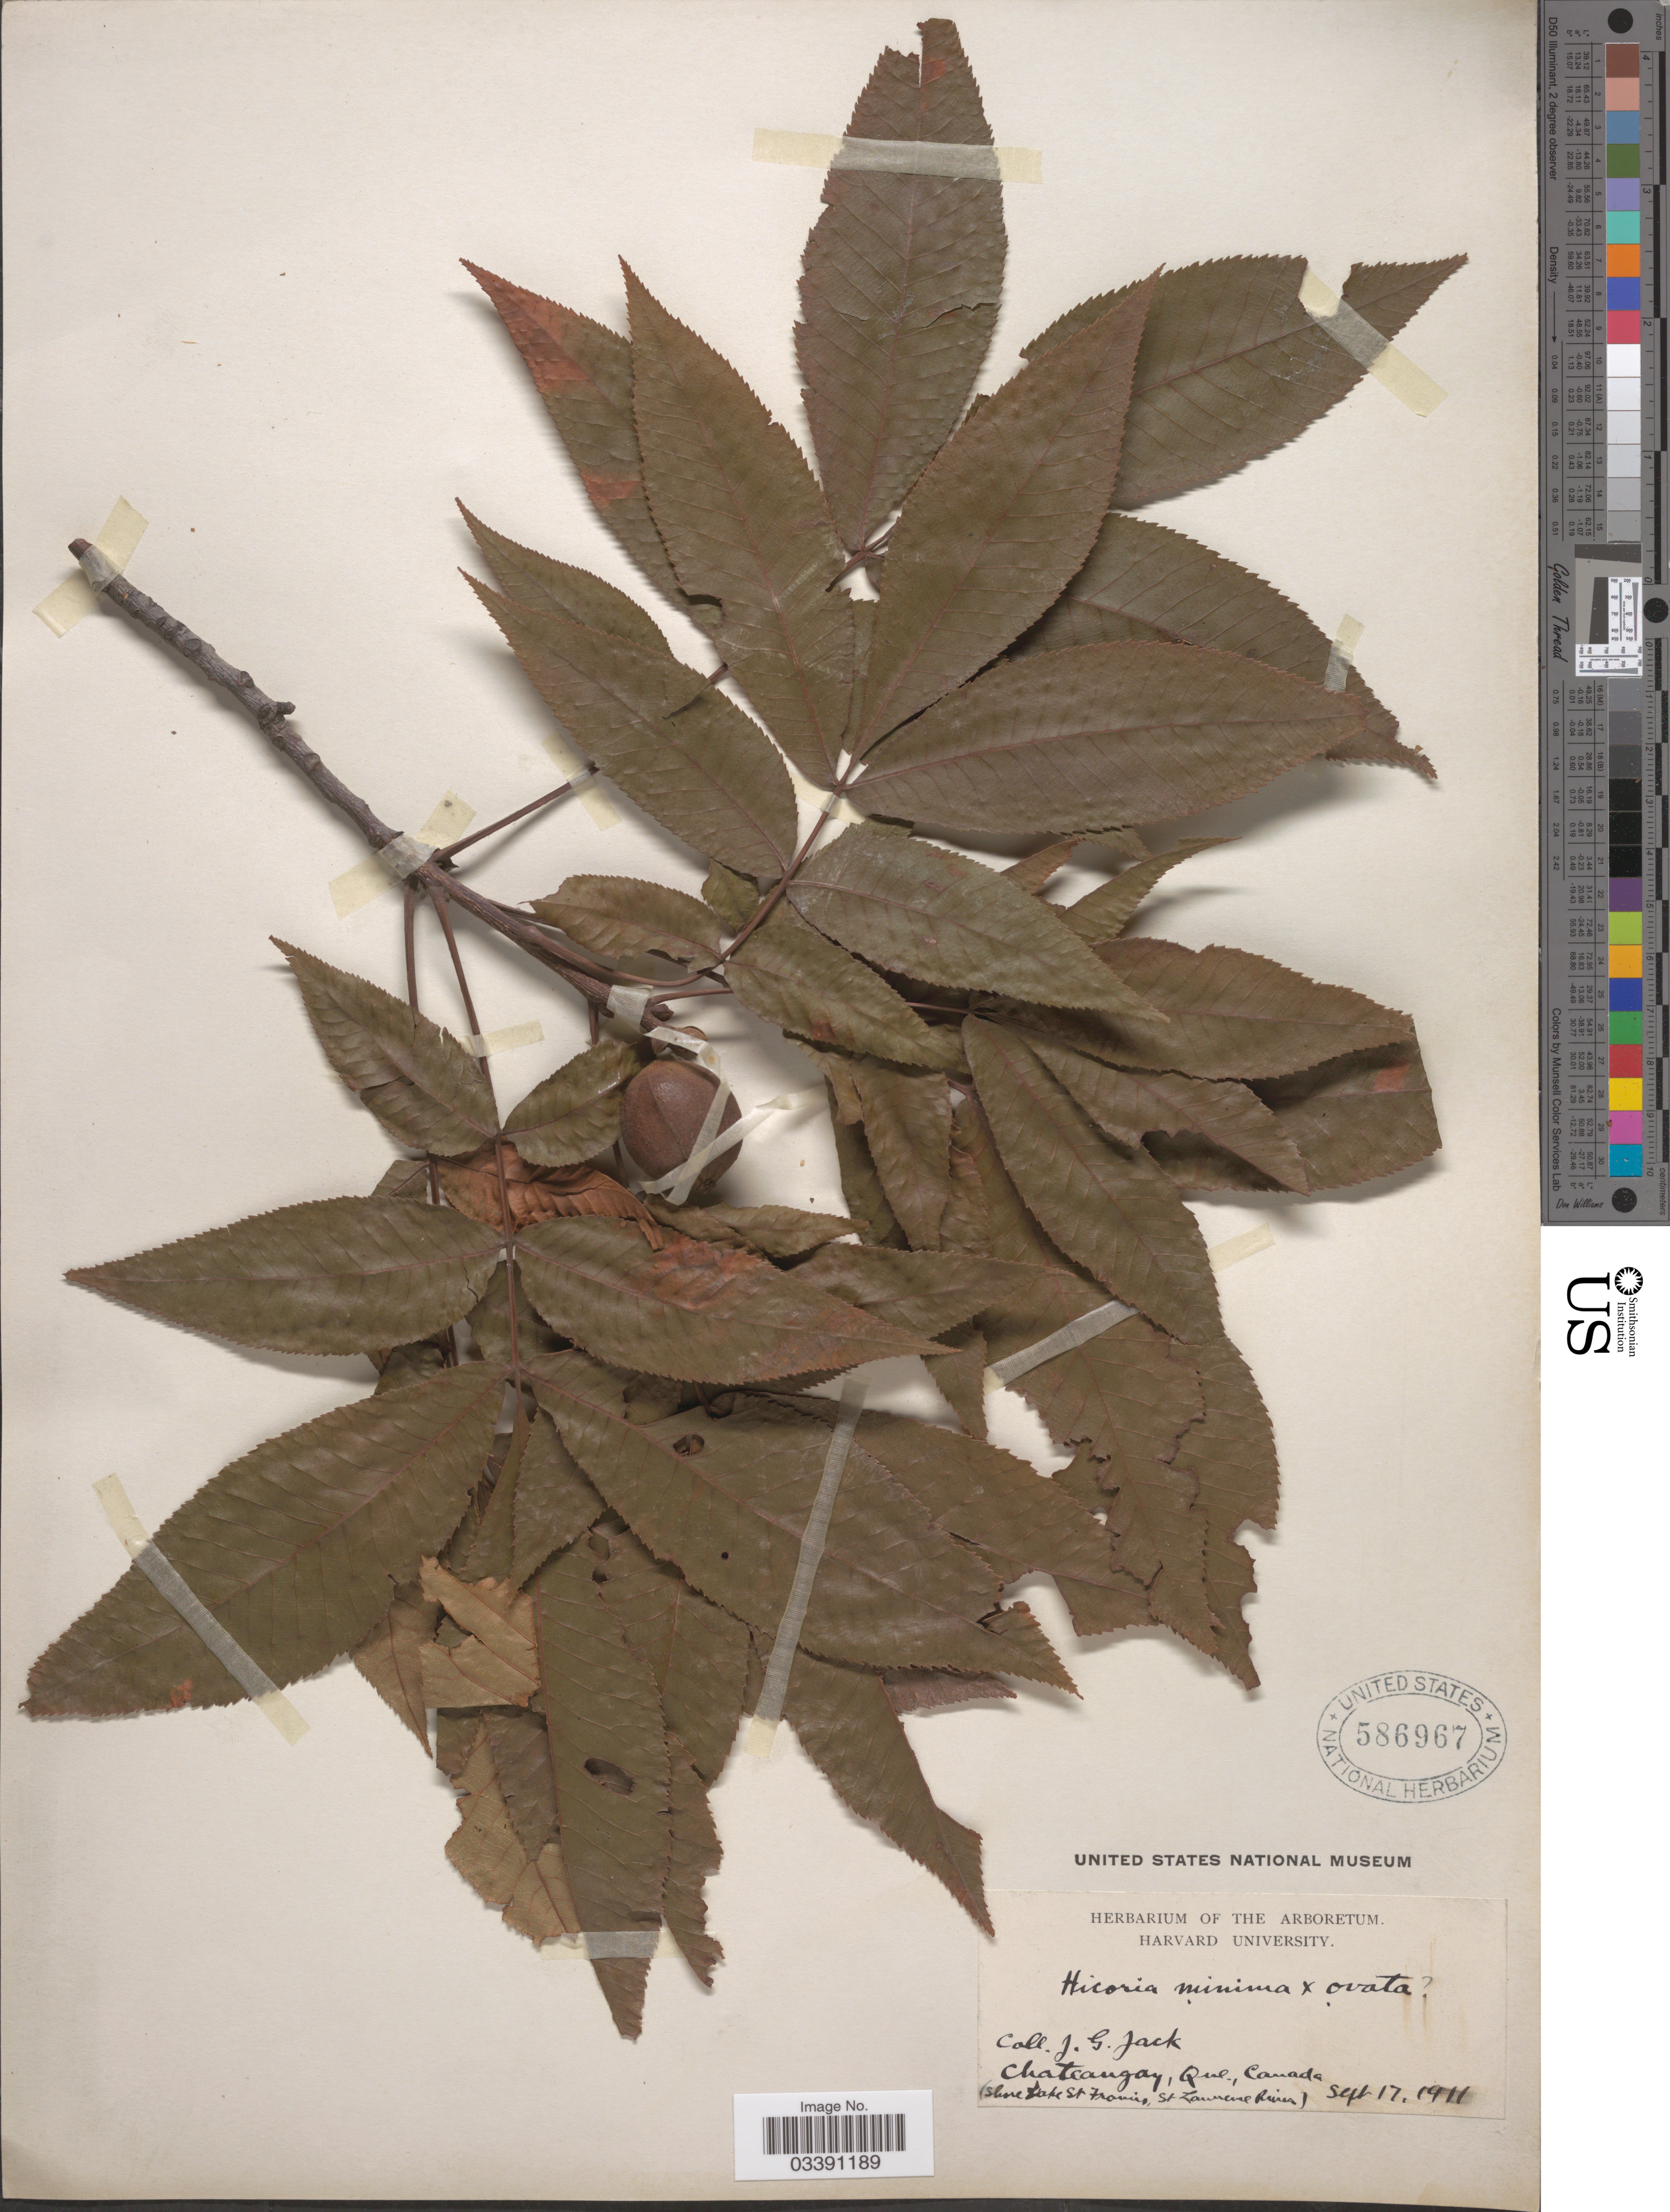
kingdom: Plantae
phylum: Tracheophyta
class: Magnoliopsida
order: Fagales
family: Juglandaceae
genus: Carya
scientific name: Carya cordiformis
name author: (Wangenh.) K. Koch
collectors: J. G. Jack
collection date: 1911-09-17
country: Canada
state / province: Quebec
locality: Chateaugay (shore Lake St Francis, St Lawrence River).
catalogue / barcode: US 586967